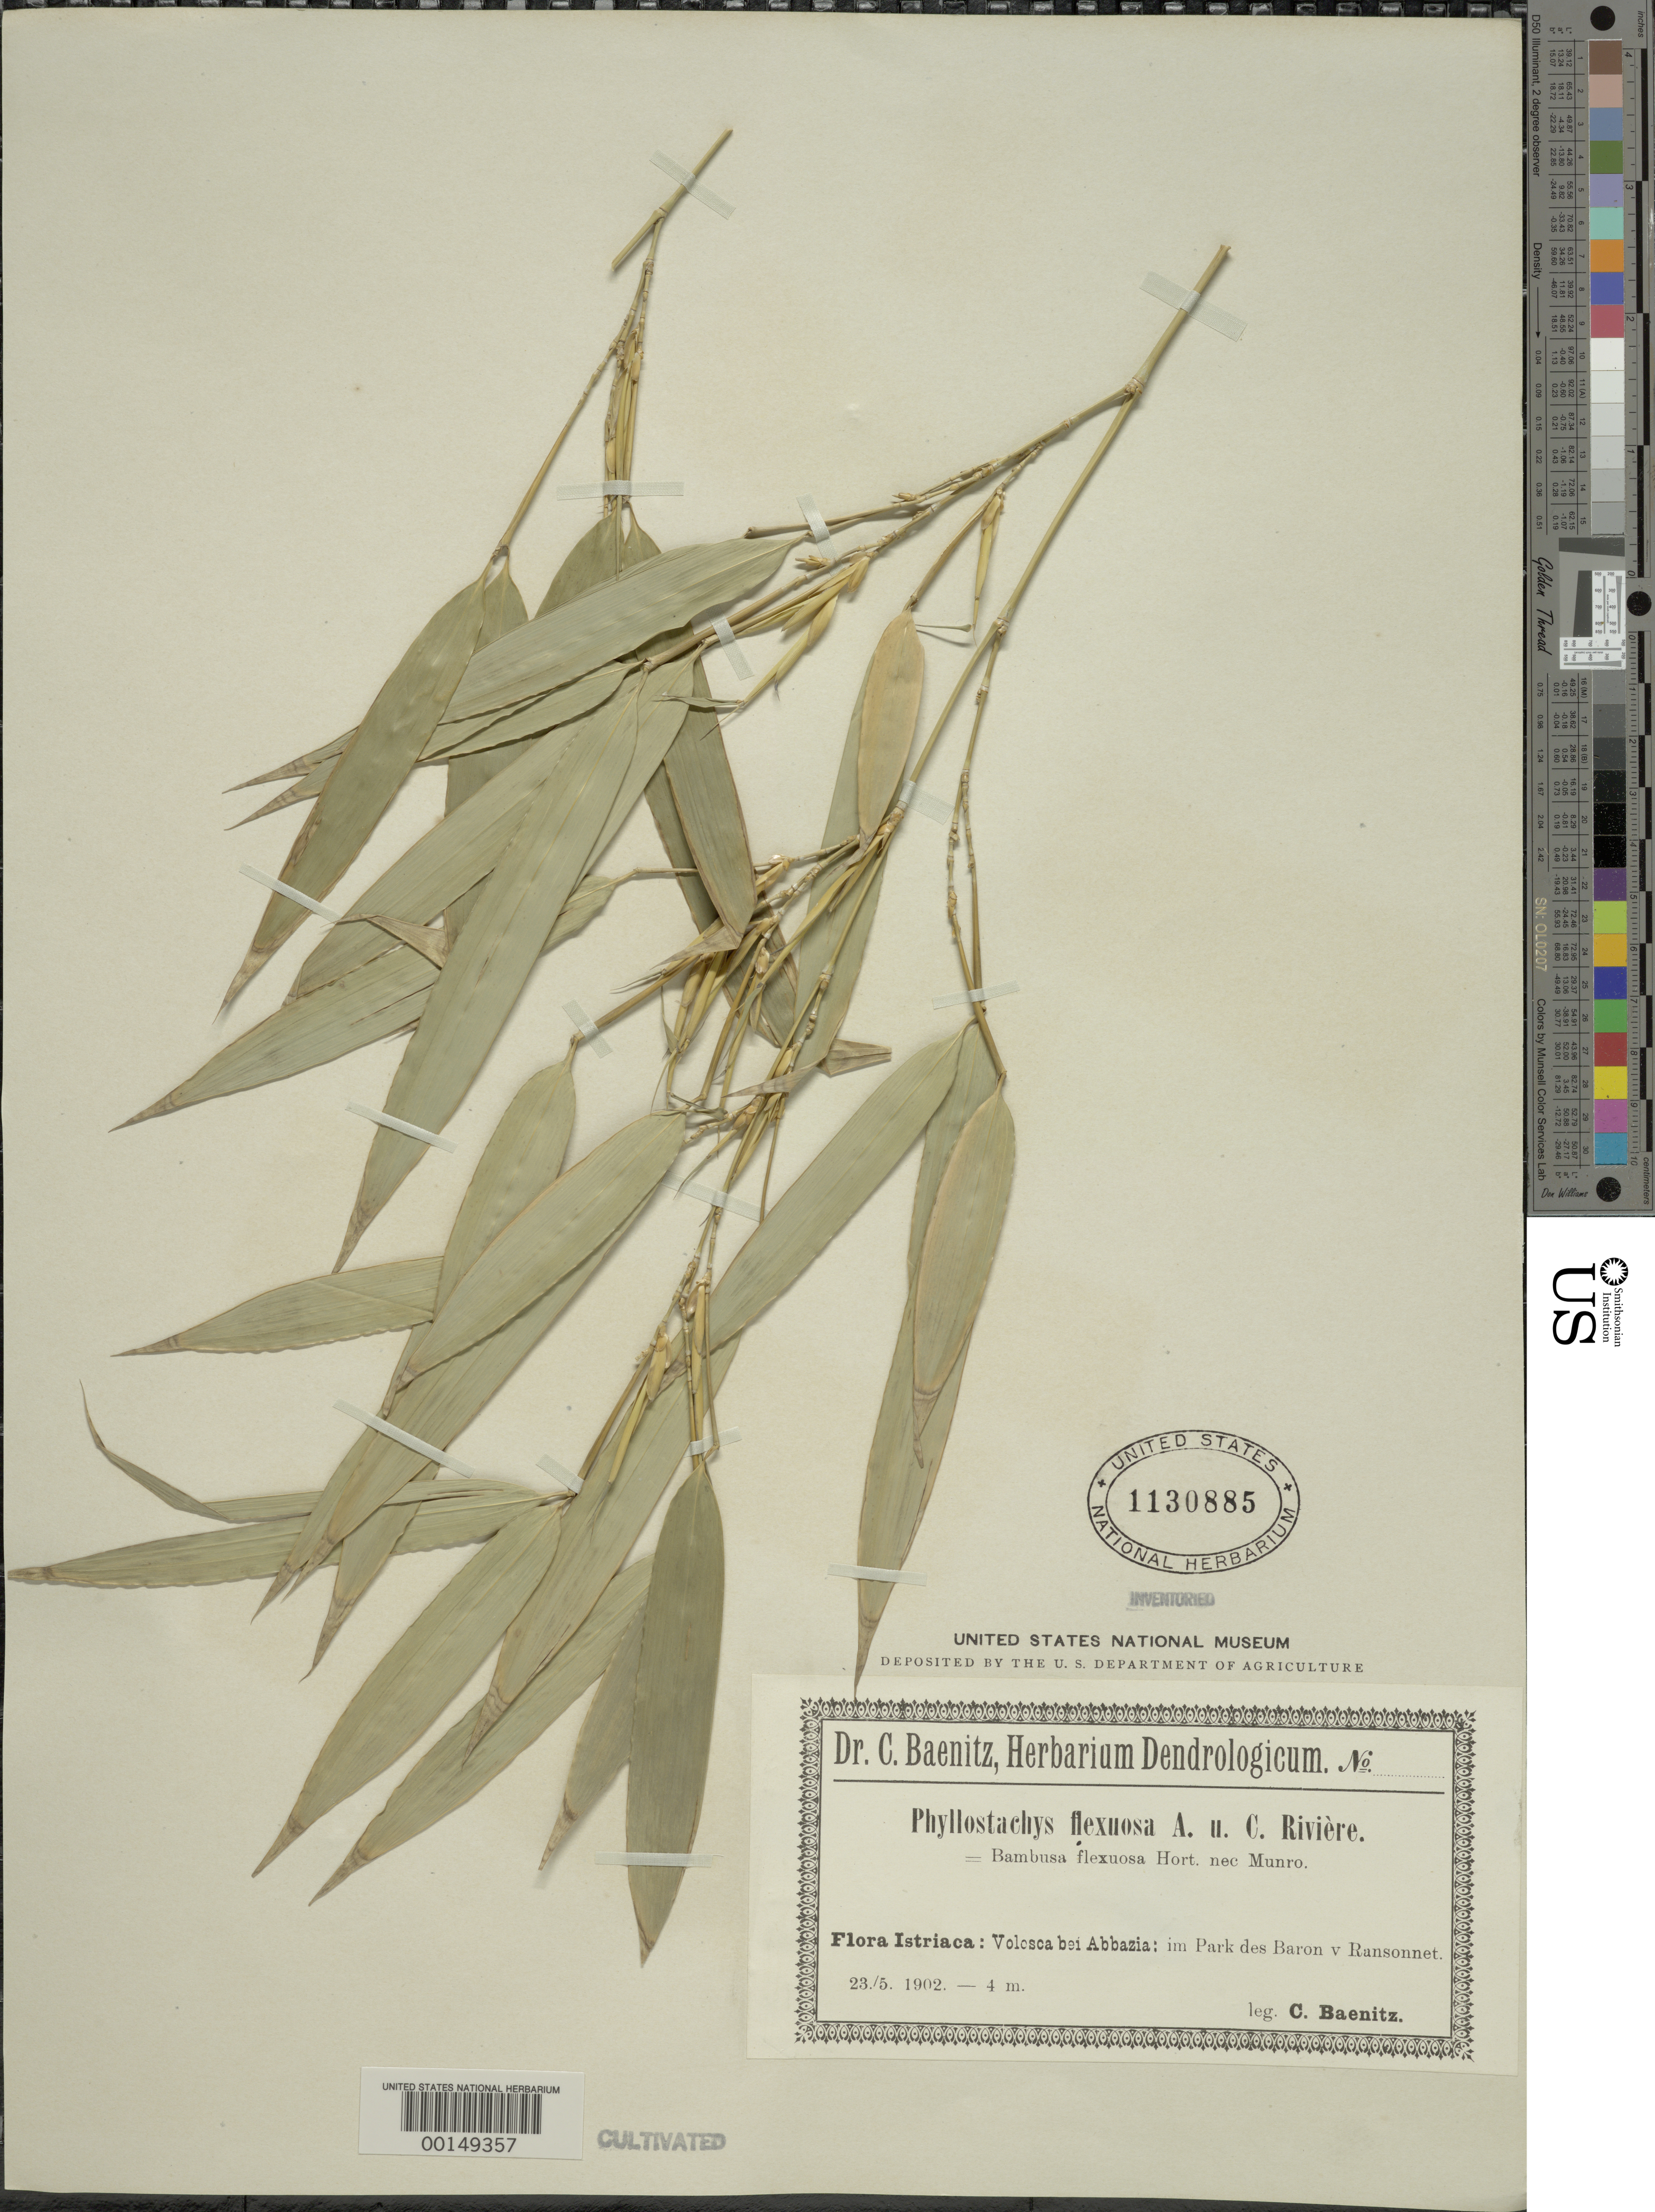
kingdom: Plantae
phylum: Tracheophyta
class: Liliopsida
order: Poales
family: Poaceae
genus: Phyllostachys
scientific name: Phyllostachys flexuosa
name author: Rivière & C. Rivière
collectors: C. G. Baenitz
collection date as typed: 23 May 1902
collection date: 1902-05-23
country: Panama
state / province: Chiriquí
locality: Around San Felix.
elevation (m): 4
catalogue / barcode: US 1130885